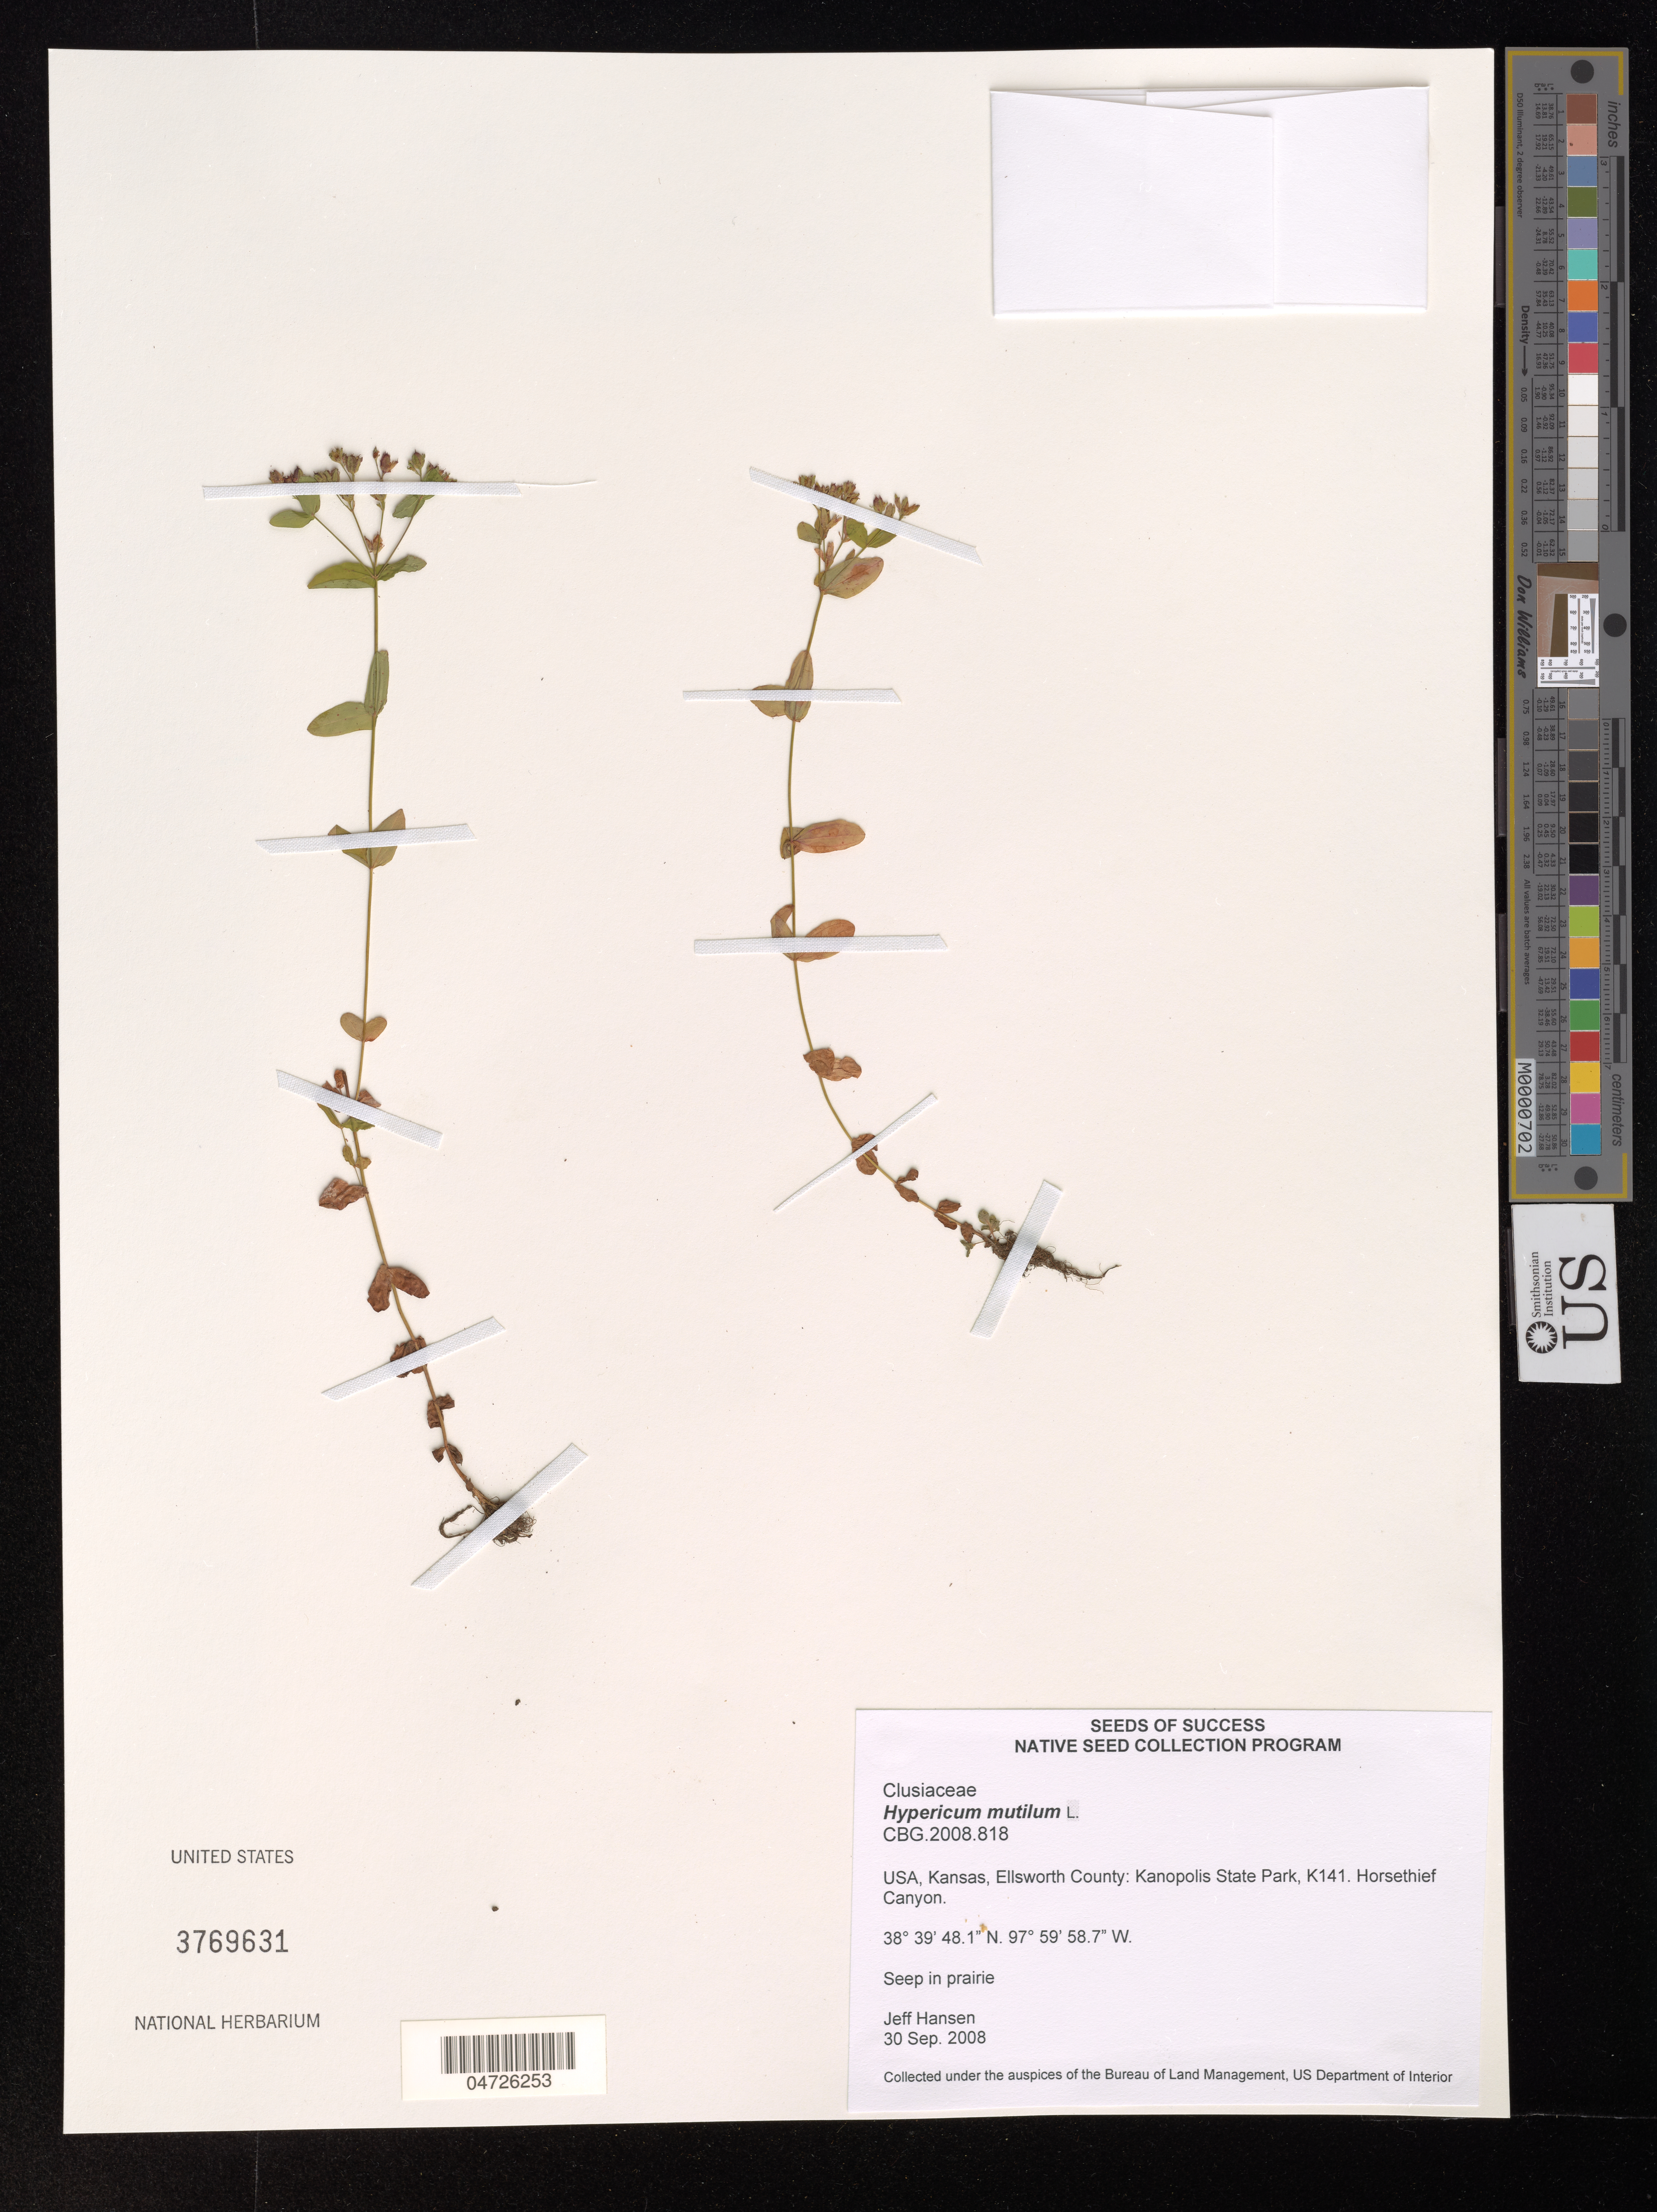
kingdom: Plantae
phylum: Tracheophyta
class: Magnoliopsida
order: Malpighiales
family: Hypericaceae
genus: Hypericum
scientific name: Hypericum mutilum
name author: L.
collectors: J. Hansen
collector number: CBG.2008.818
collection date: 2008-09-30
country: United States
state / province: Kansas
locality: Ellsworth County: Kanopolis State Park, K141. Horsethief Canyon.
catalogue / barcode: US 3769631